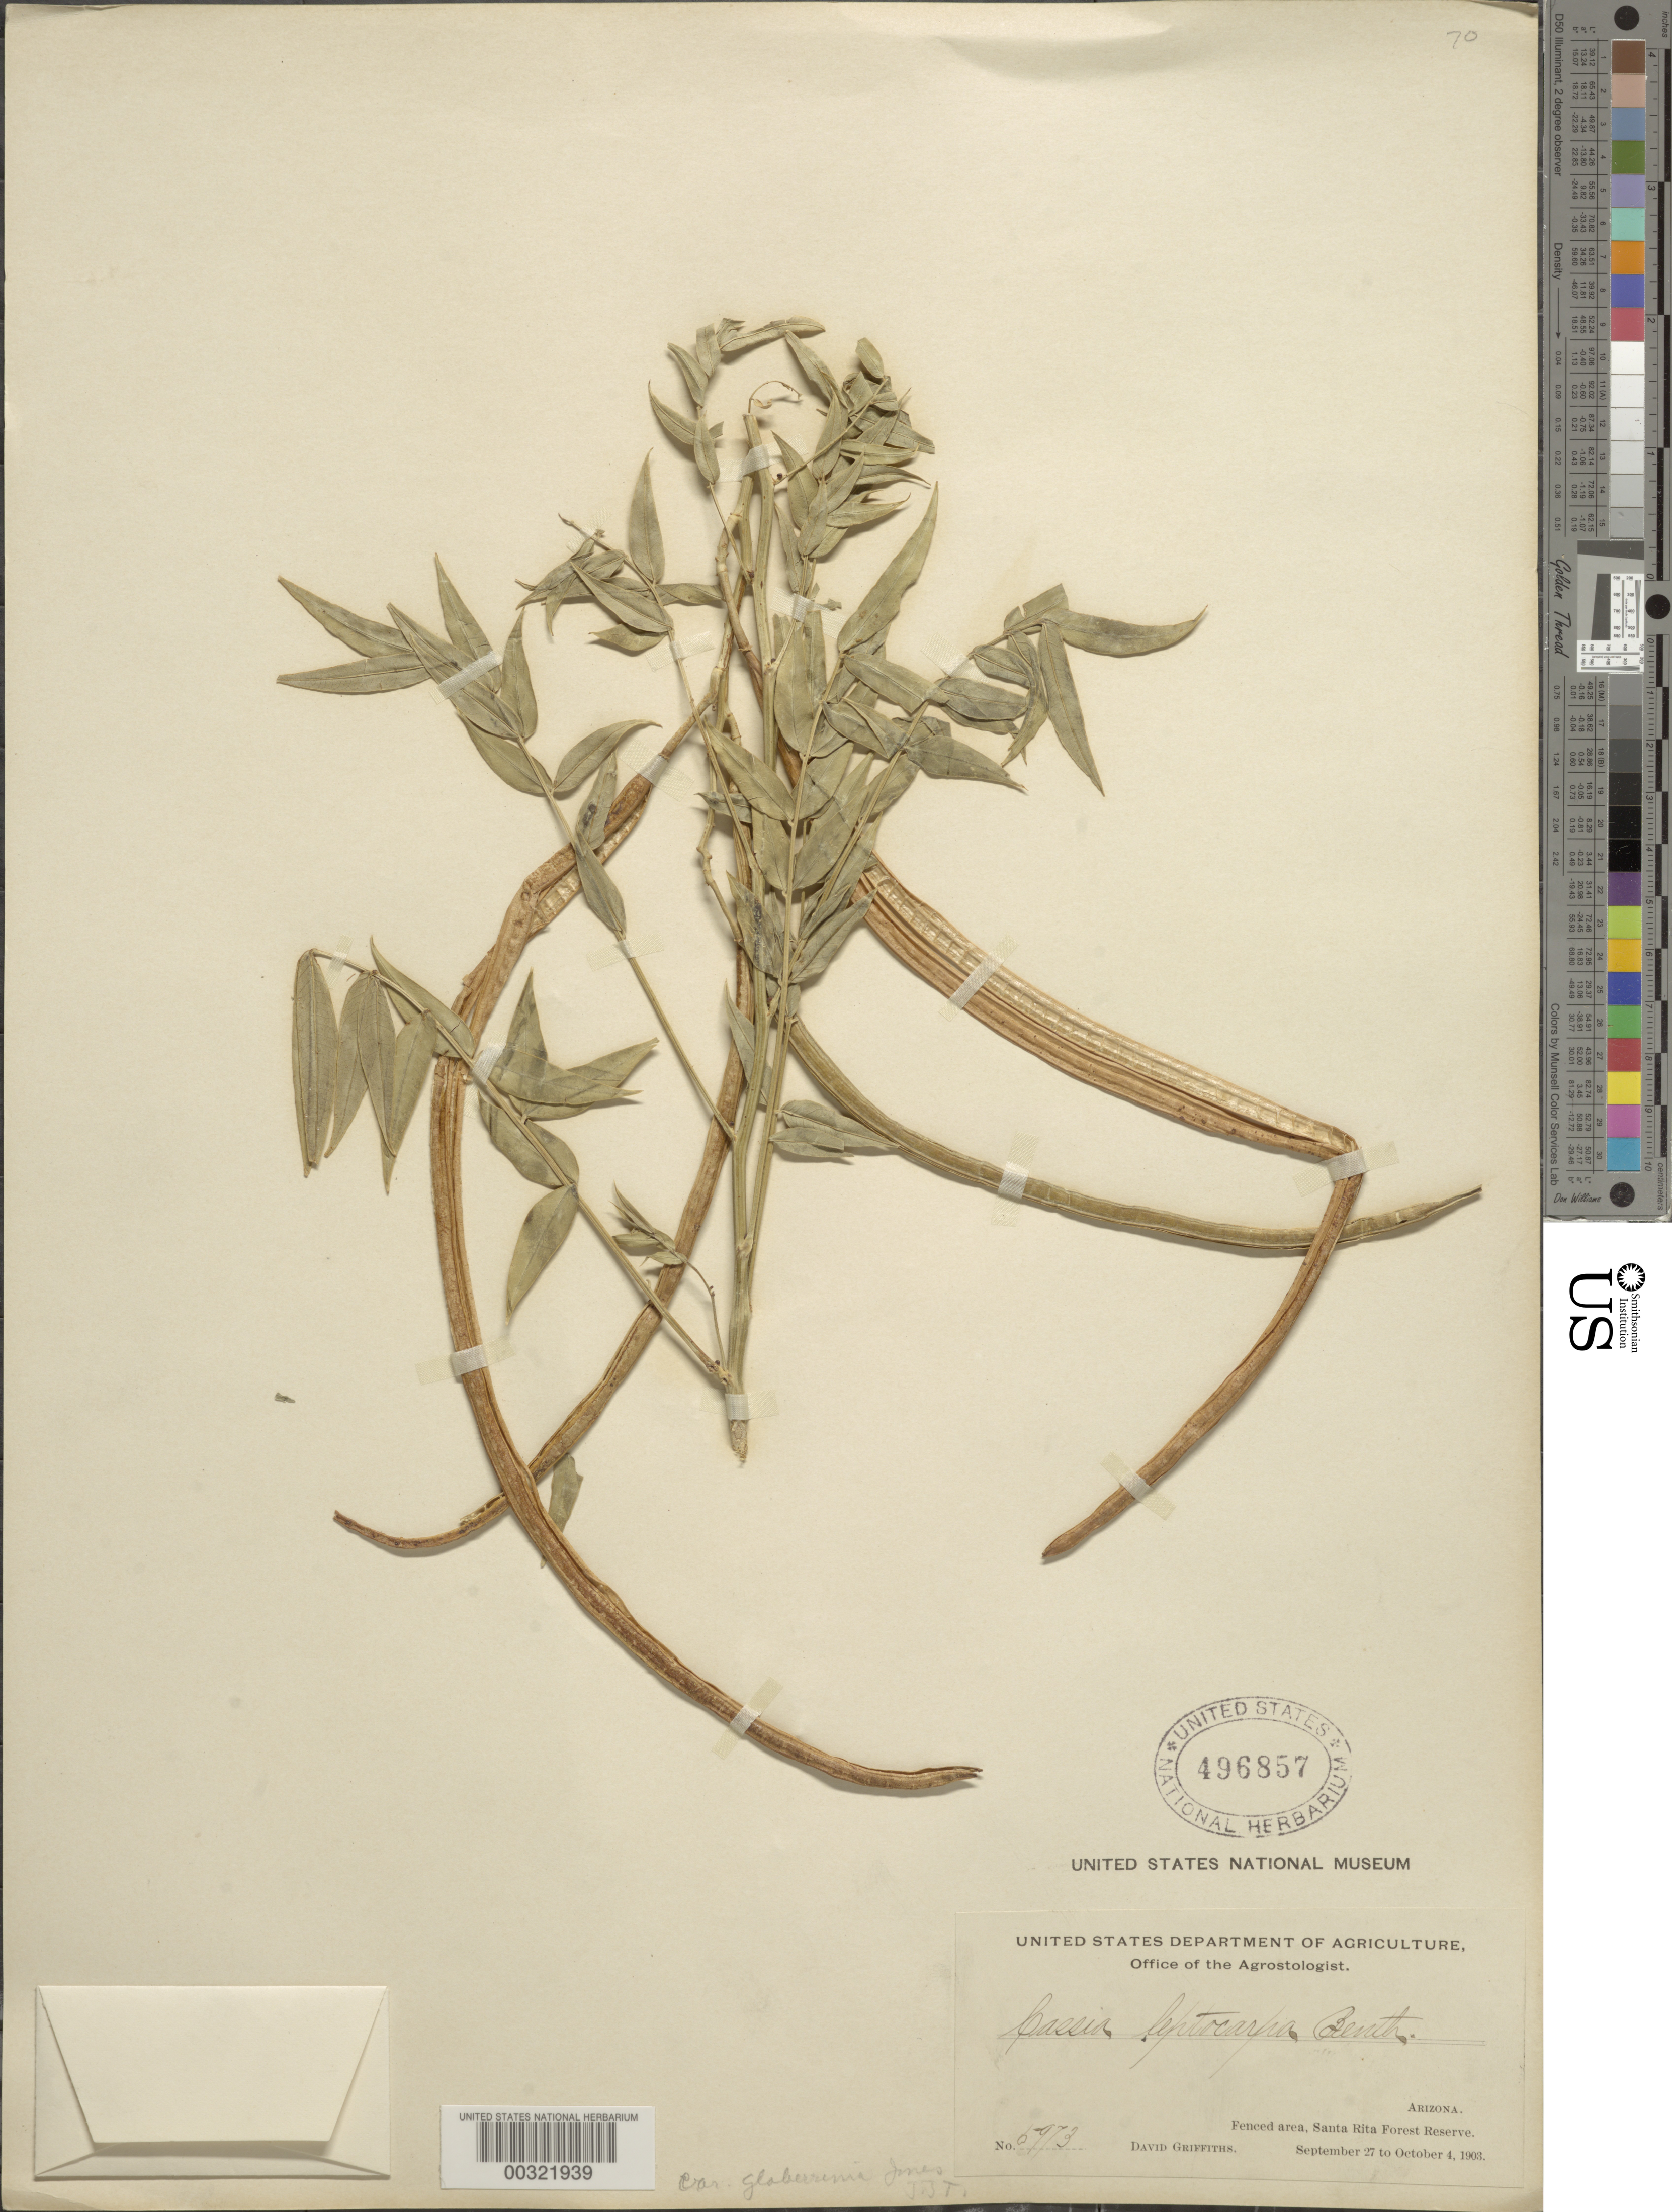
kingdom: Plantae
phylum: Tracheophyta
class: Magnoliopsida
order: Fabales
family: Fabaceae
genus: Senna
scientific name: Senna hirsuta var. glaberrima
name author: (M.E. Jones) H.S. Irwin & Barneby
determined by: Strong, Mark T., (BOT), Smithsonian Institution - National Museum of Natural History (UNITED STATES)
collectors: D. Griffiths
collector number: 5973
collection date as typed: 27 Sep 1903 to 04 Oct 1903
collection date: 1903-09-27/1903-10-04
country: United States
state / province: Arizona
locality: Fenced area, santa rita forest reserve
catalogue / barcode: US 496857